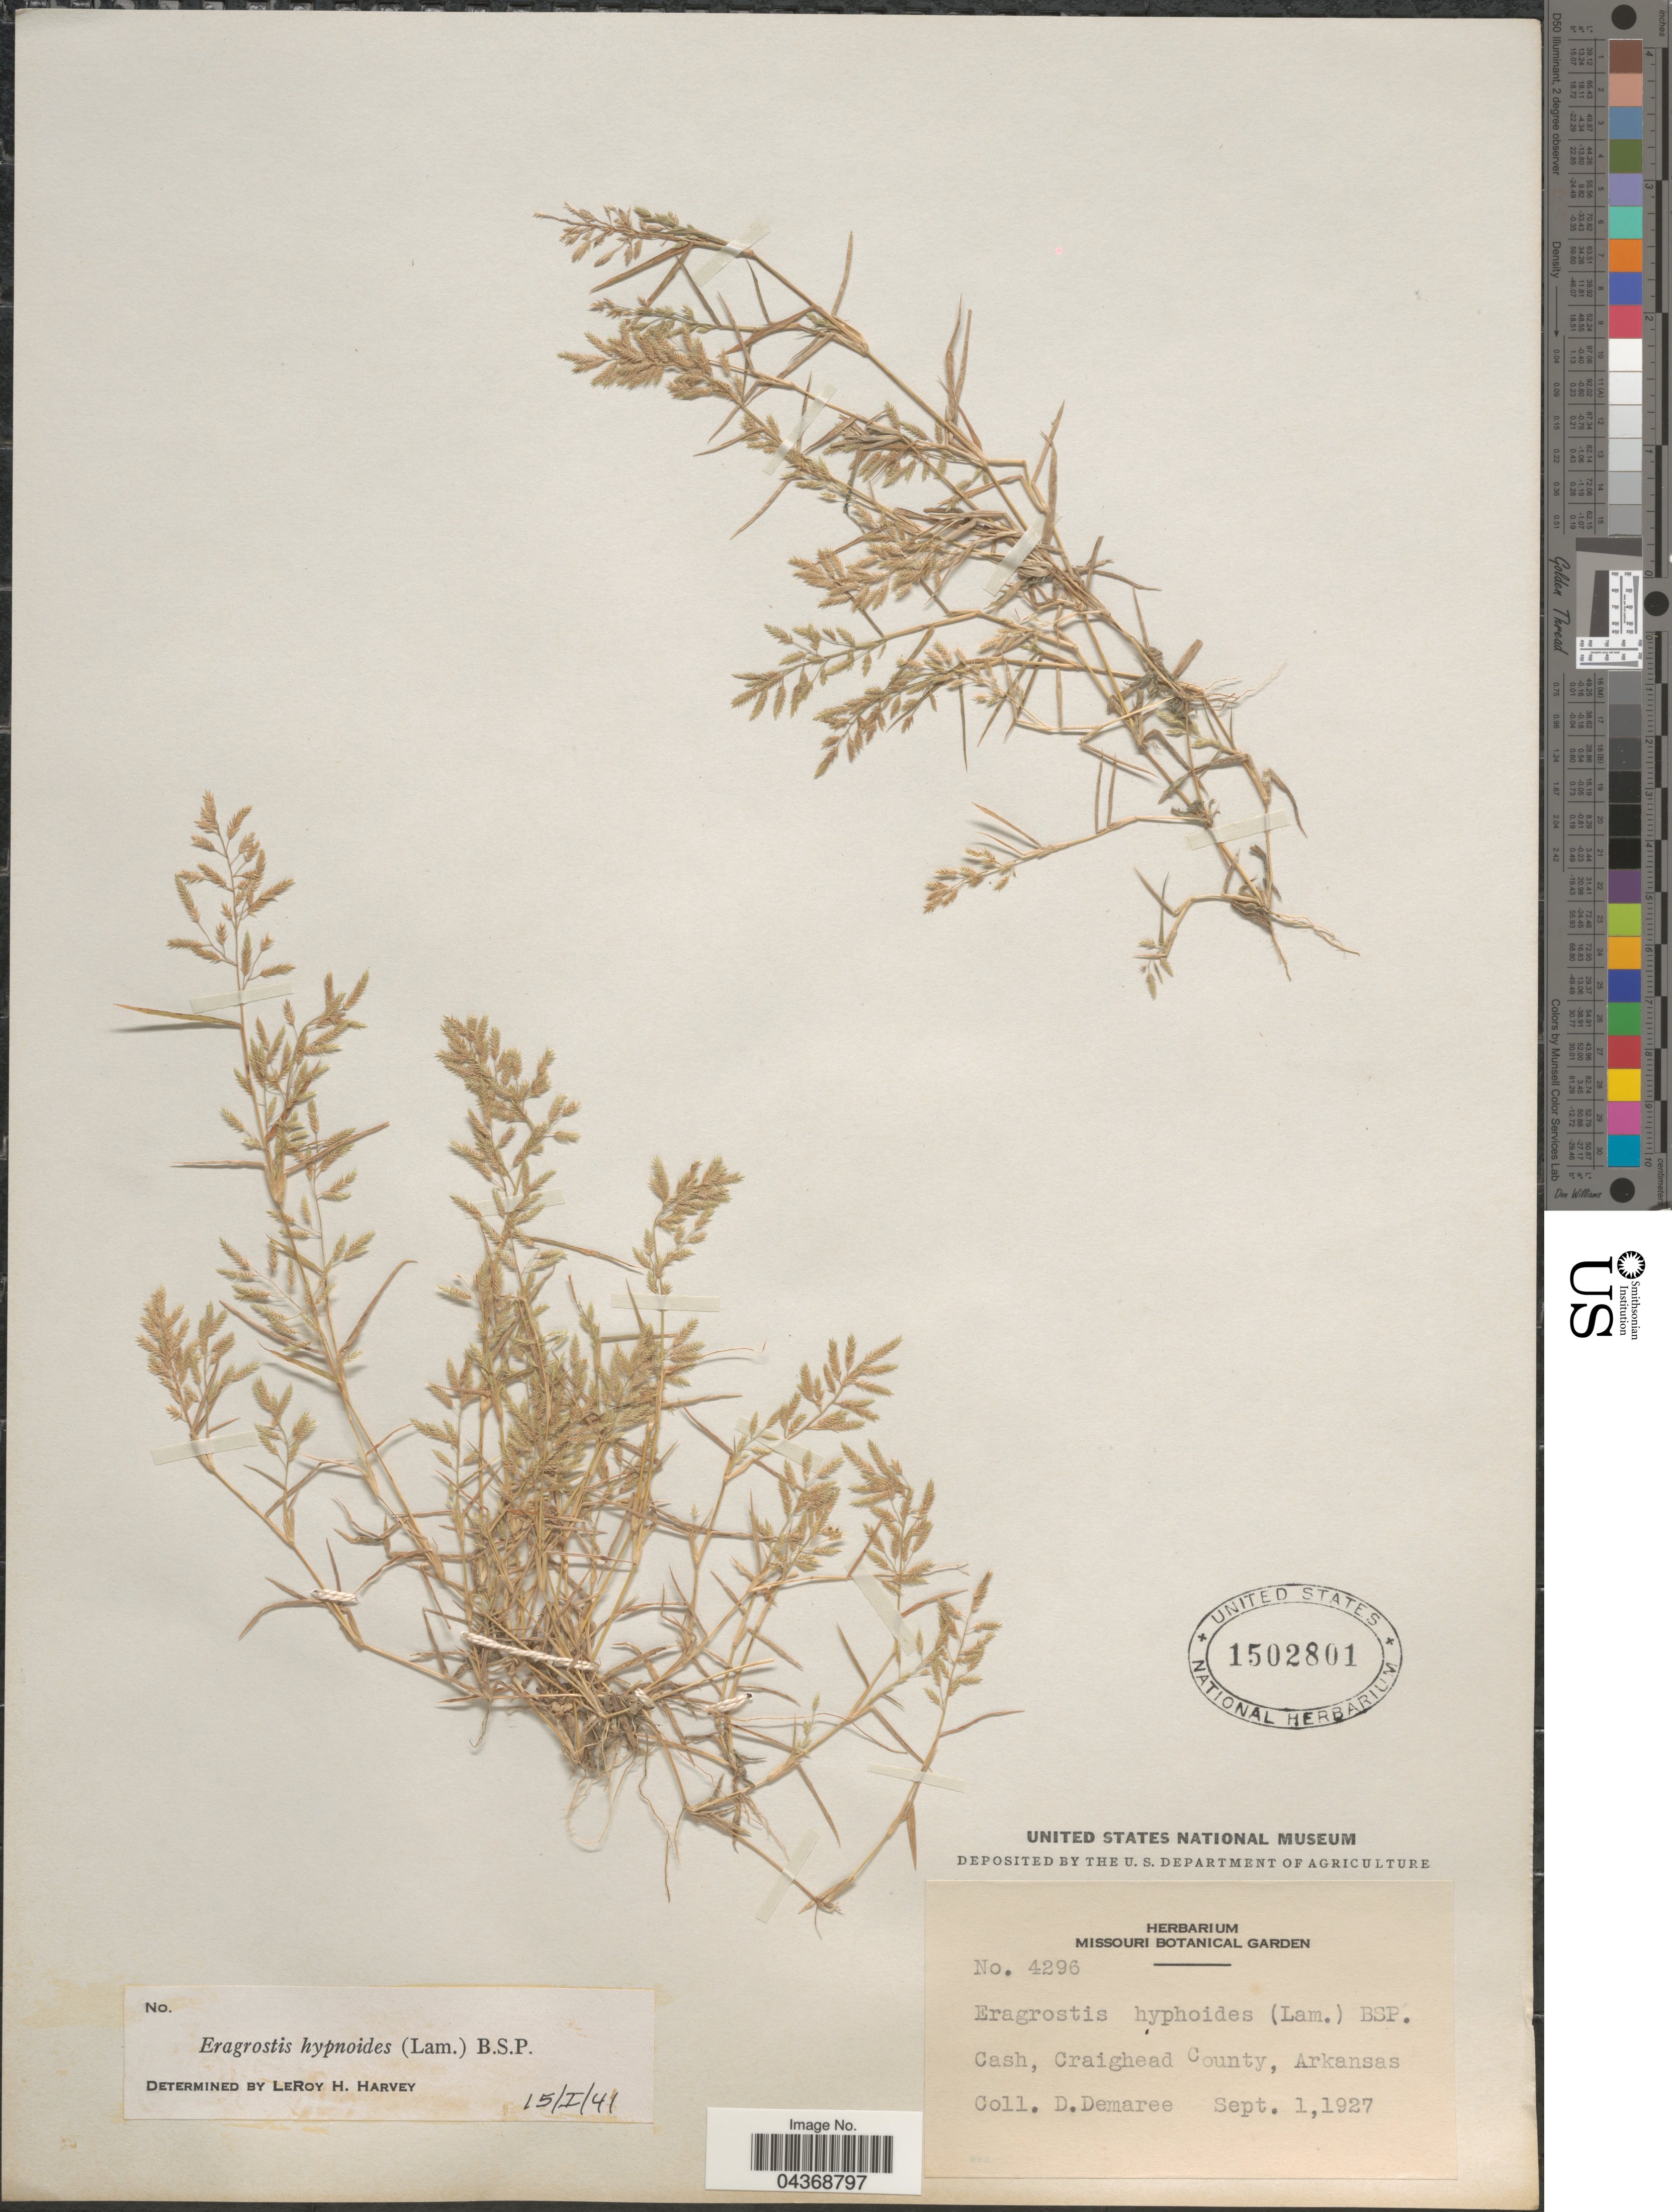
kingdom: Plantae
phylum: Tracheophyta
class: Liliopsida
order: Poales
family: Poaceae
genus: Eragrostis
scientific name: Eragrostis hypnoides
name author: (Lam.) Britton, Stearns & Poggenb.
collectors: D. Demaree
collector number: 4296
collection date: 1927-09-01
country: United States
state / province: Arkansas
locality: Cash, Craighead County.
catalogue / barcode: US 1502801